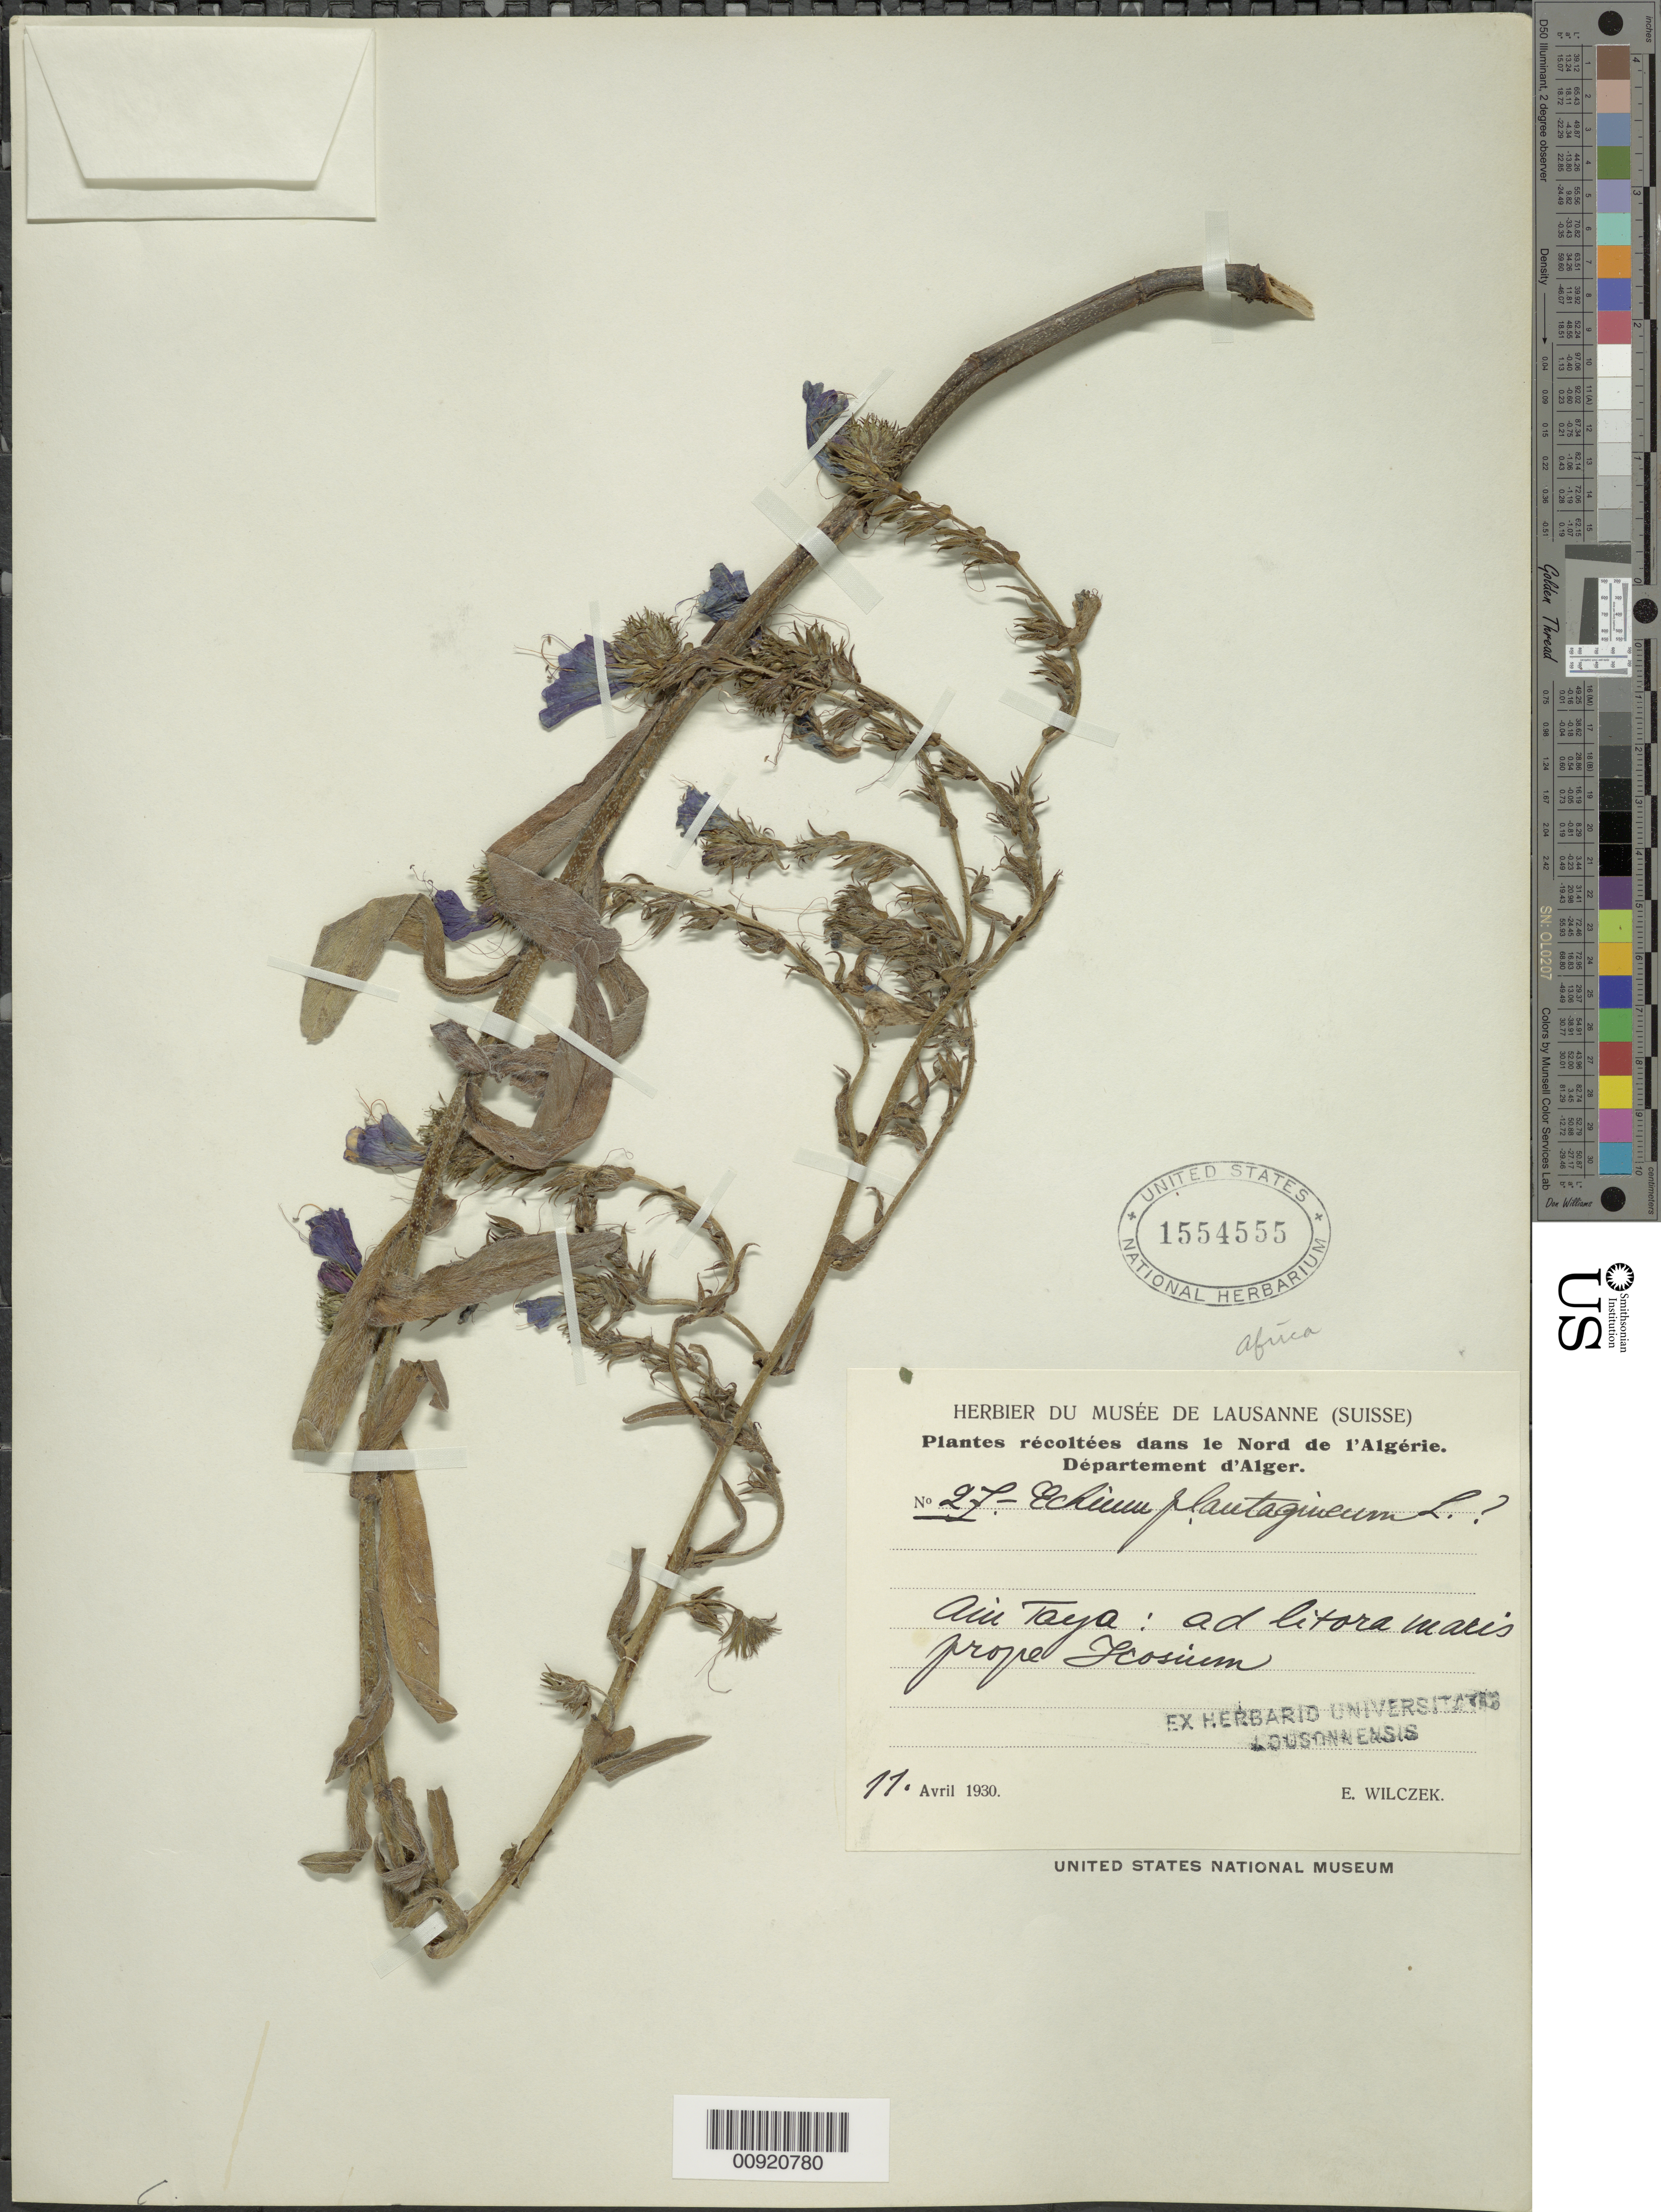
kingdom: Plantae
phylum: Tracheophyta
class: Magnoliopsida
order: Boraginales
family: Boraginaceae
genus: Echium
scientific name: Echium plantagineum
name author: L.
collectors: E. Wilczek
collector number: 27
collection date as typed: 11 Apr 1930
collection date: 1930-04-11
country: Algeria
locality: Aui taya: ad litora maeis prope []osium.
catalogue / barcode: US 1554555